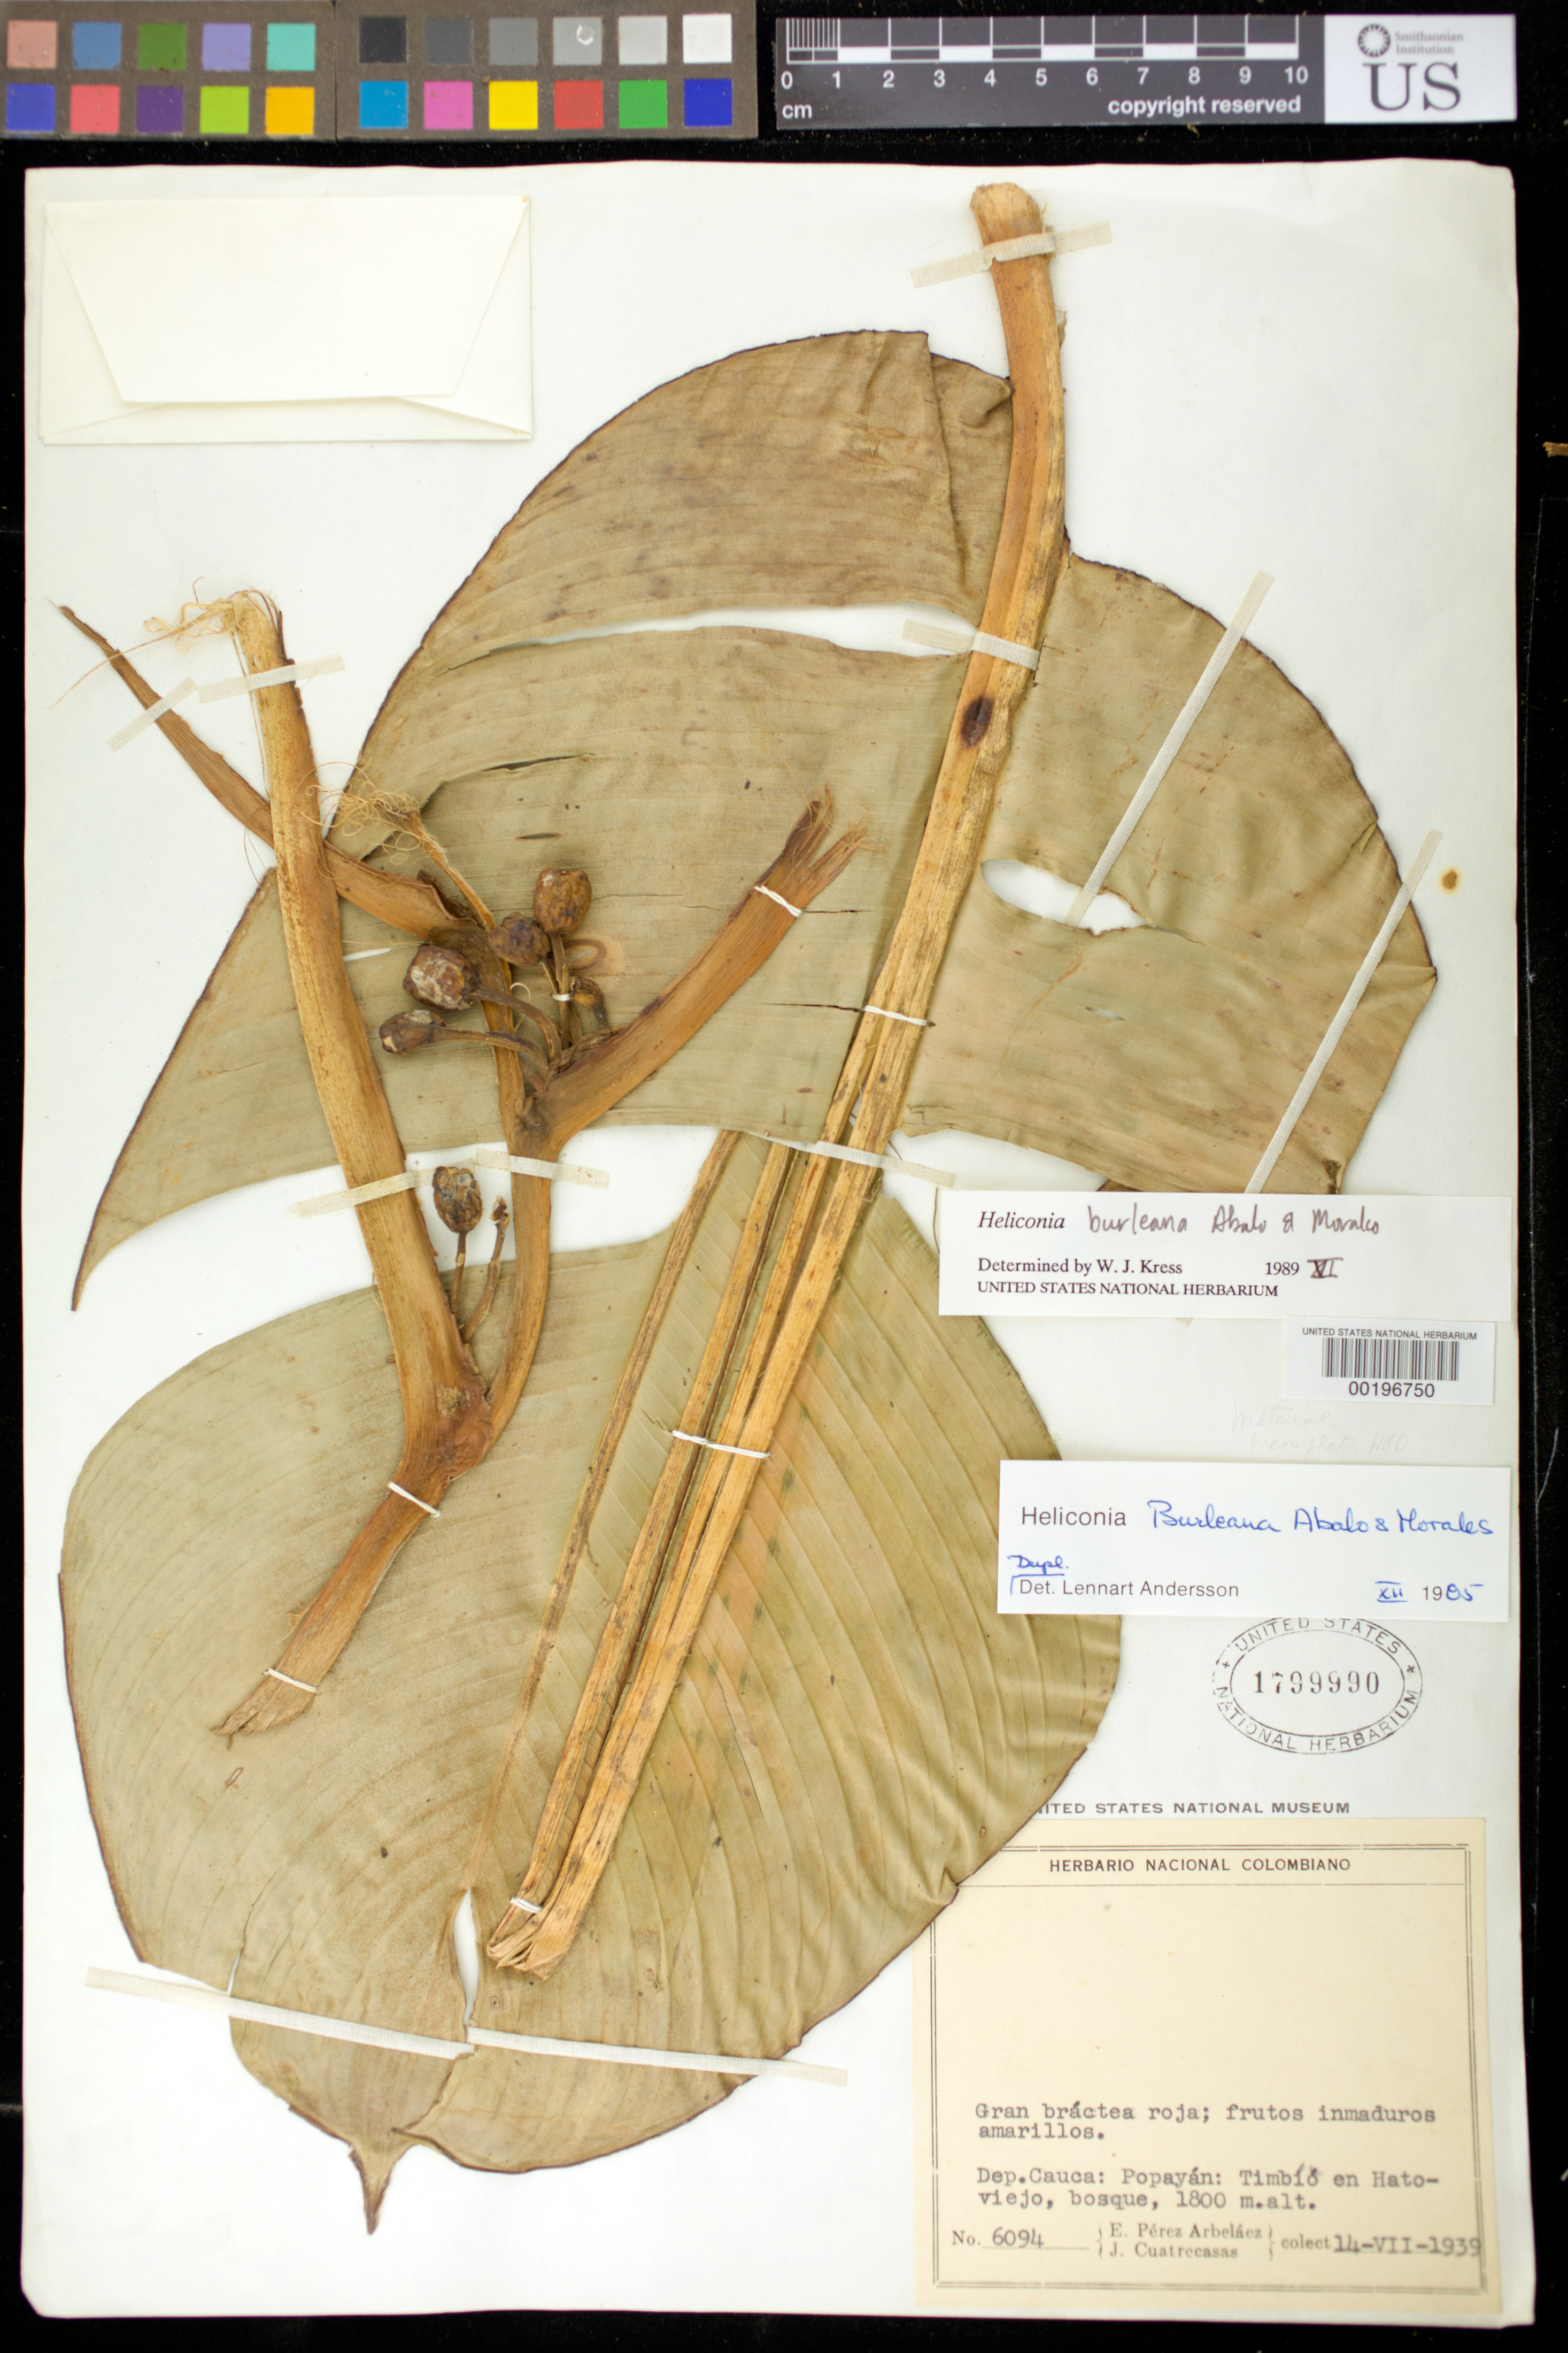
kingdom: Plantae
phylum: Tracheophyta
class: Liliopsida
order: Zingiberales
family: Heliconiaceae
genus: Heliconia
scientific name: Heliconia burleana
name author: Abalo & G. Morales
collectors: E. Pérez Arbeláez & J. Cuatrecasas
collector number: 6094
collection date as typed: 14 Jul 1939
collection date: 1939-07-14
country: Colombia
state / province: Cauca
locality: Popayan: Timbio en HatoViejo, Bosque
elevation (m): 1800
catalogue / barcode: US 1799990